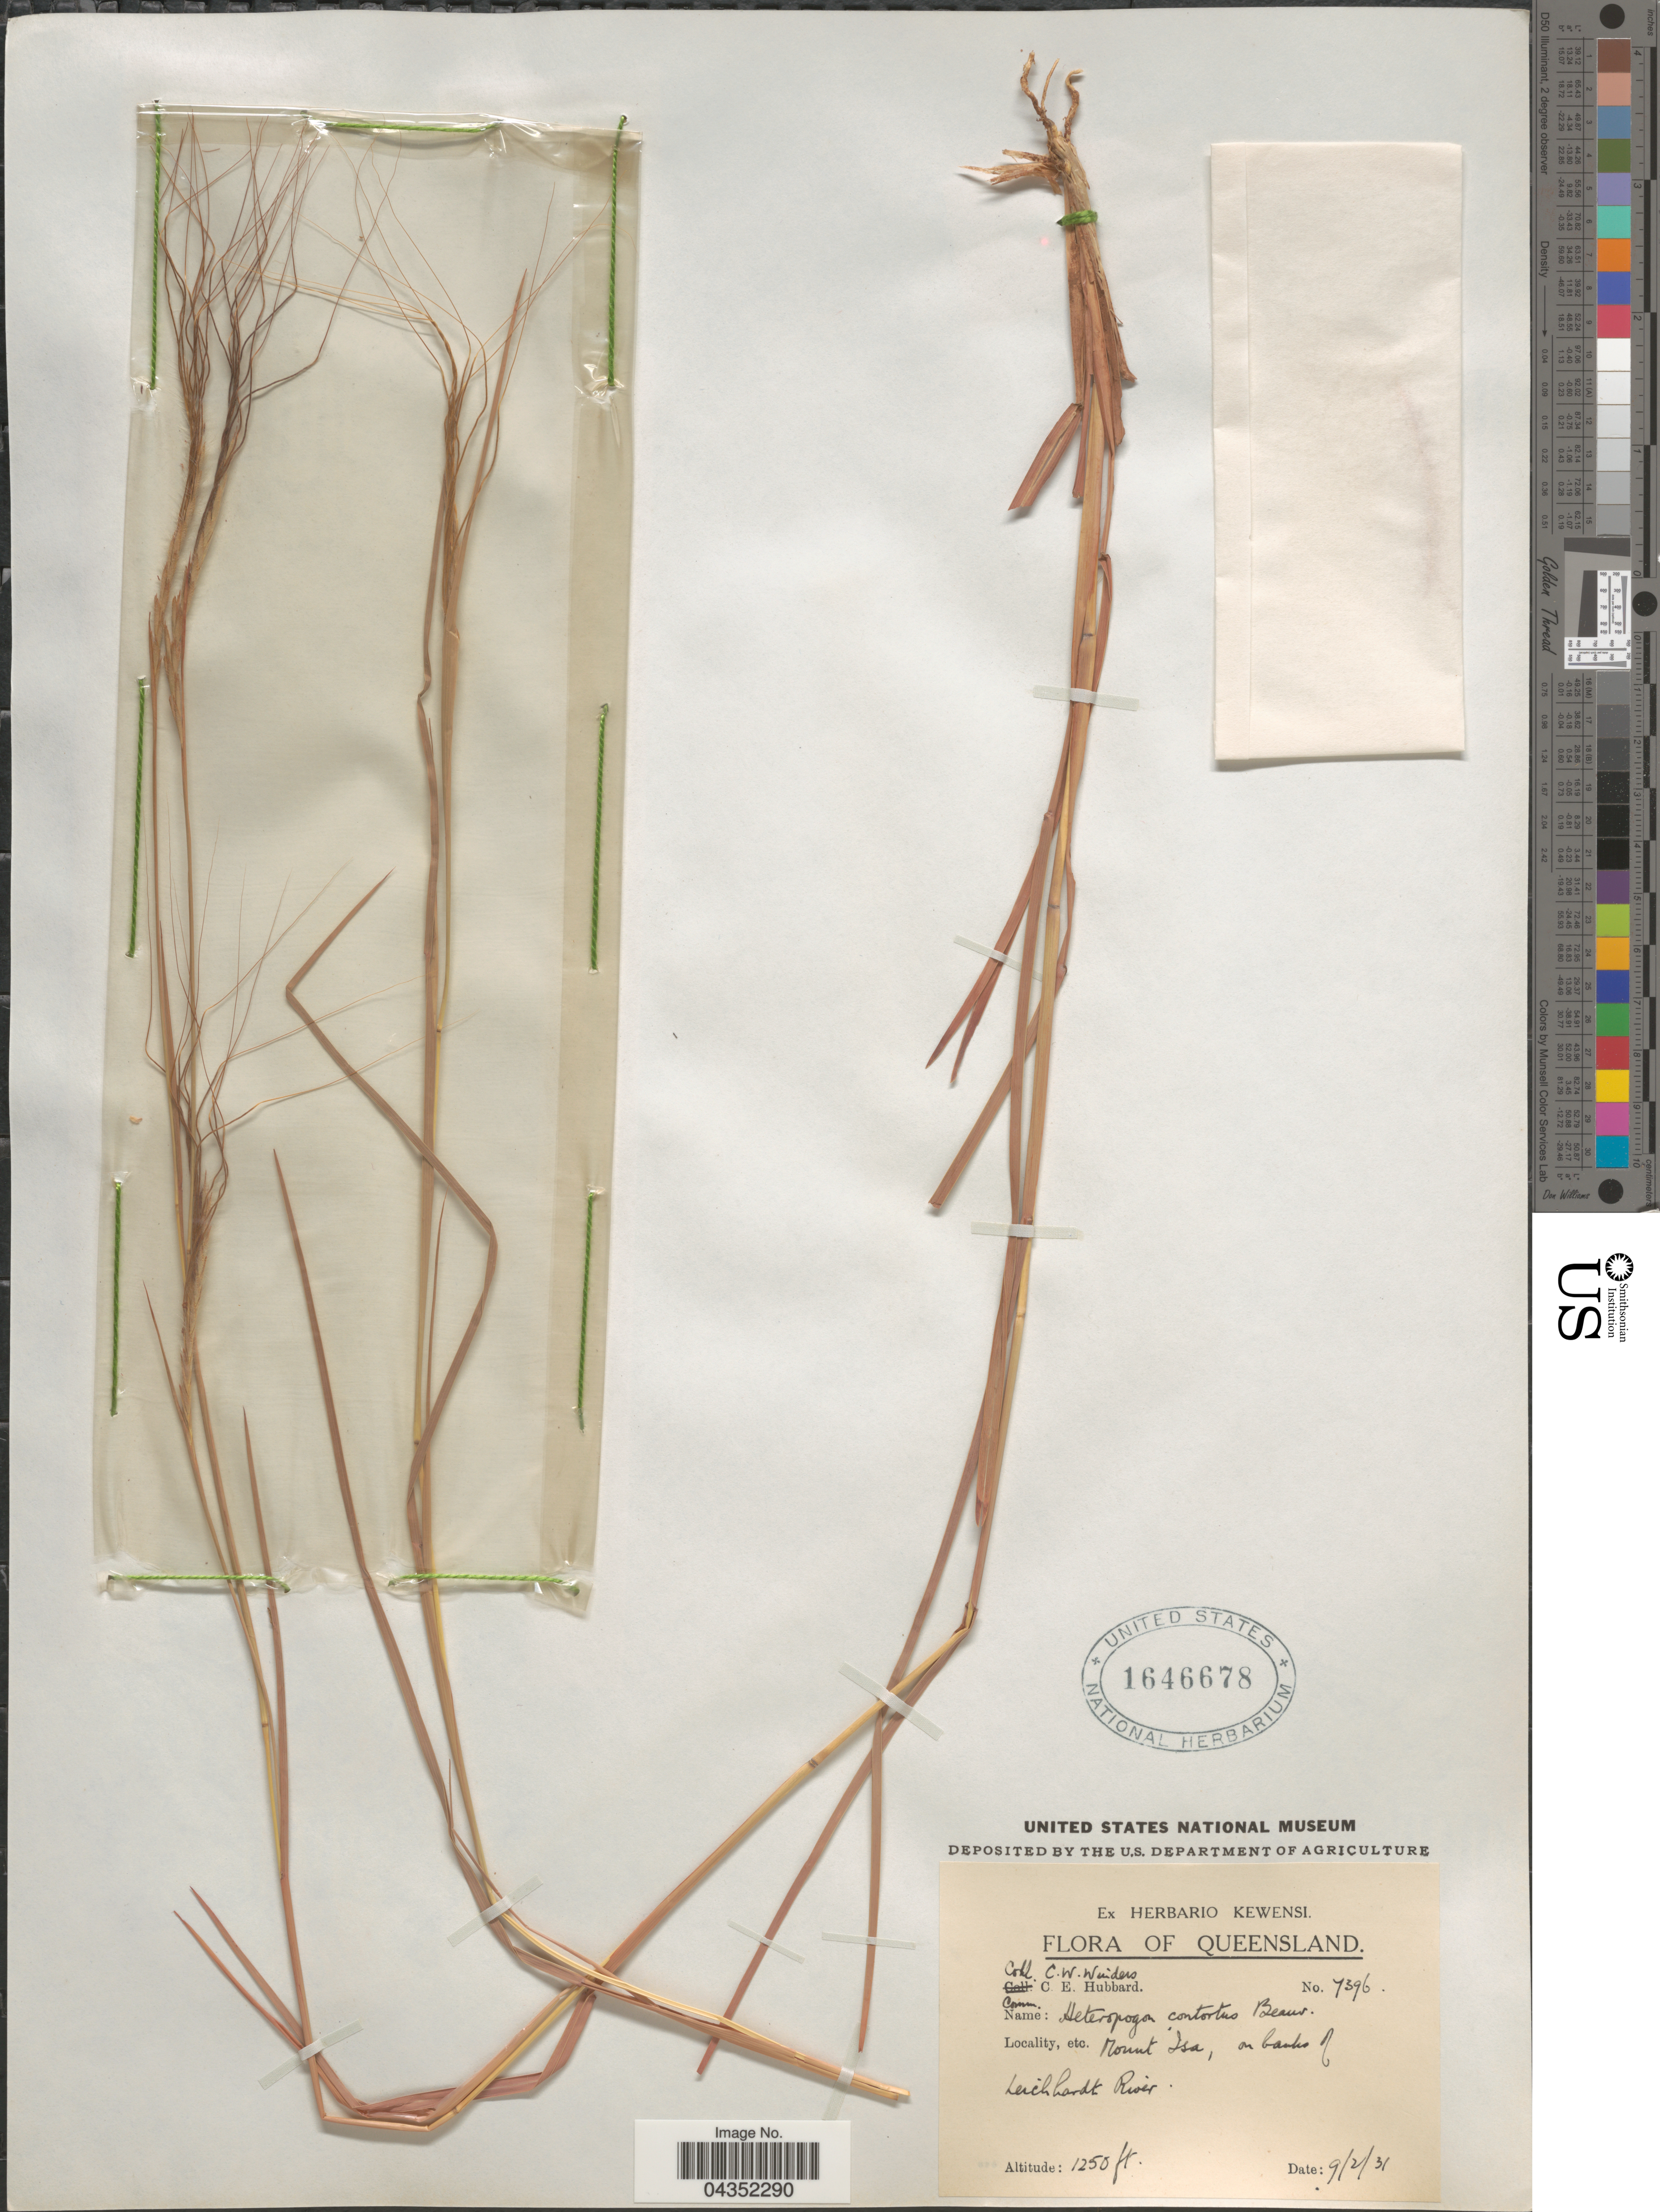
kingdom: Plantae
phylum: Tracheophyta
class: Liliopsida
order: Poales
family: Poaceae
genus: Heteropogon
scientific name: Heteropogon contortus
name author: (L.) P. Beauv. ex Roem. & Schult.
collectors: C. Winders & C. E. Hubbard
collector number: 7396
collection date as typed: Transcribed d/m/y: 9/2/31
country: Australia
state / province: Queensland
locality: Mount Isa, on banks of Leichhardt River.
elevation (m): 381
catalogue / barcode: US 1646678